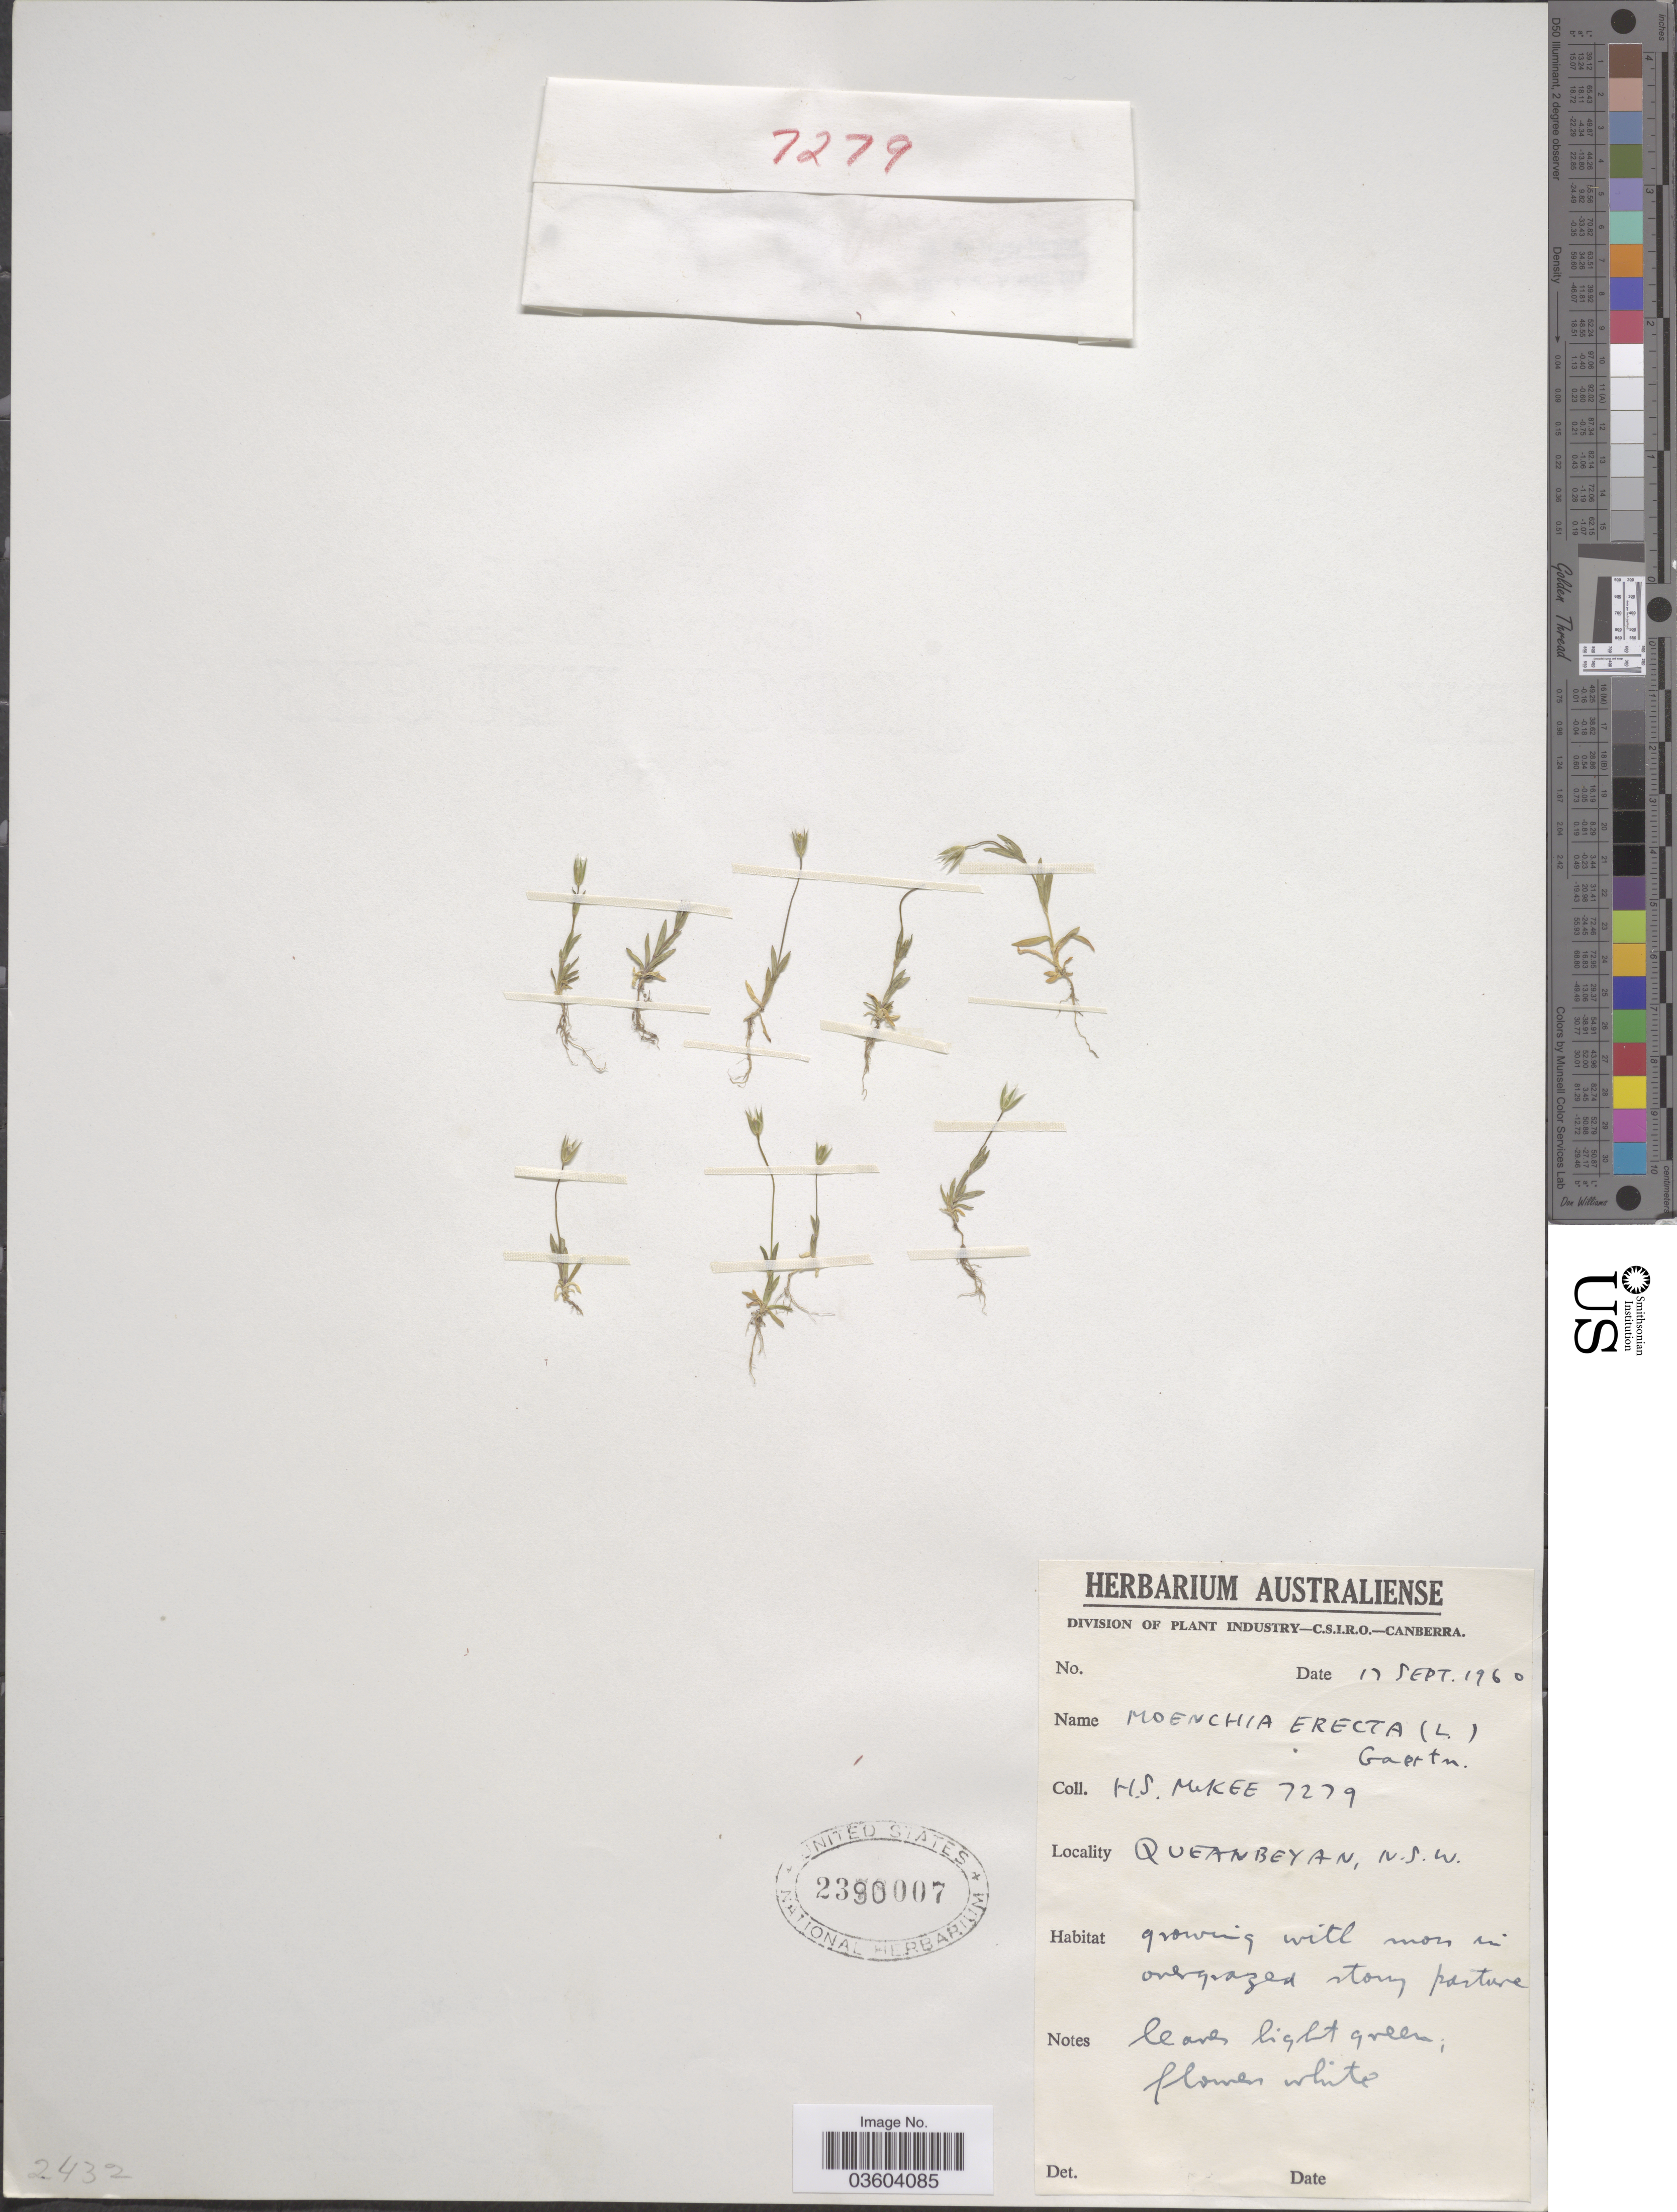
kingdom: Plantae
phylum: Tracheophyta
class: Magnoliopsida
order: Caryophyllales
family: Caryophyllaceae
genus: Moenchia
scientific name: Moenchia sp.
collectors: H. S. McKee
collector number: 7279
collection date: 1960-09-17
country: Australia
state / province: New South Wales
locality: Queanbeyan.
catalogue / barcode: US 2390007